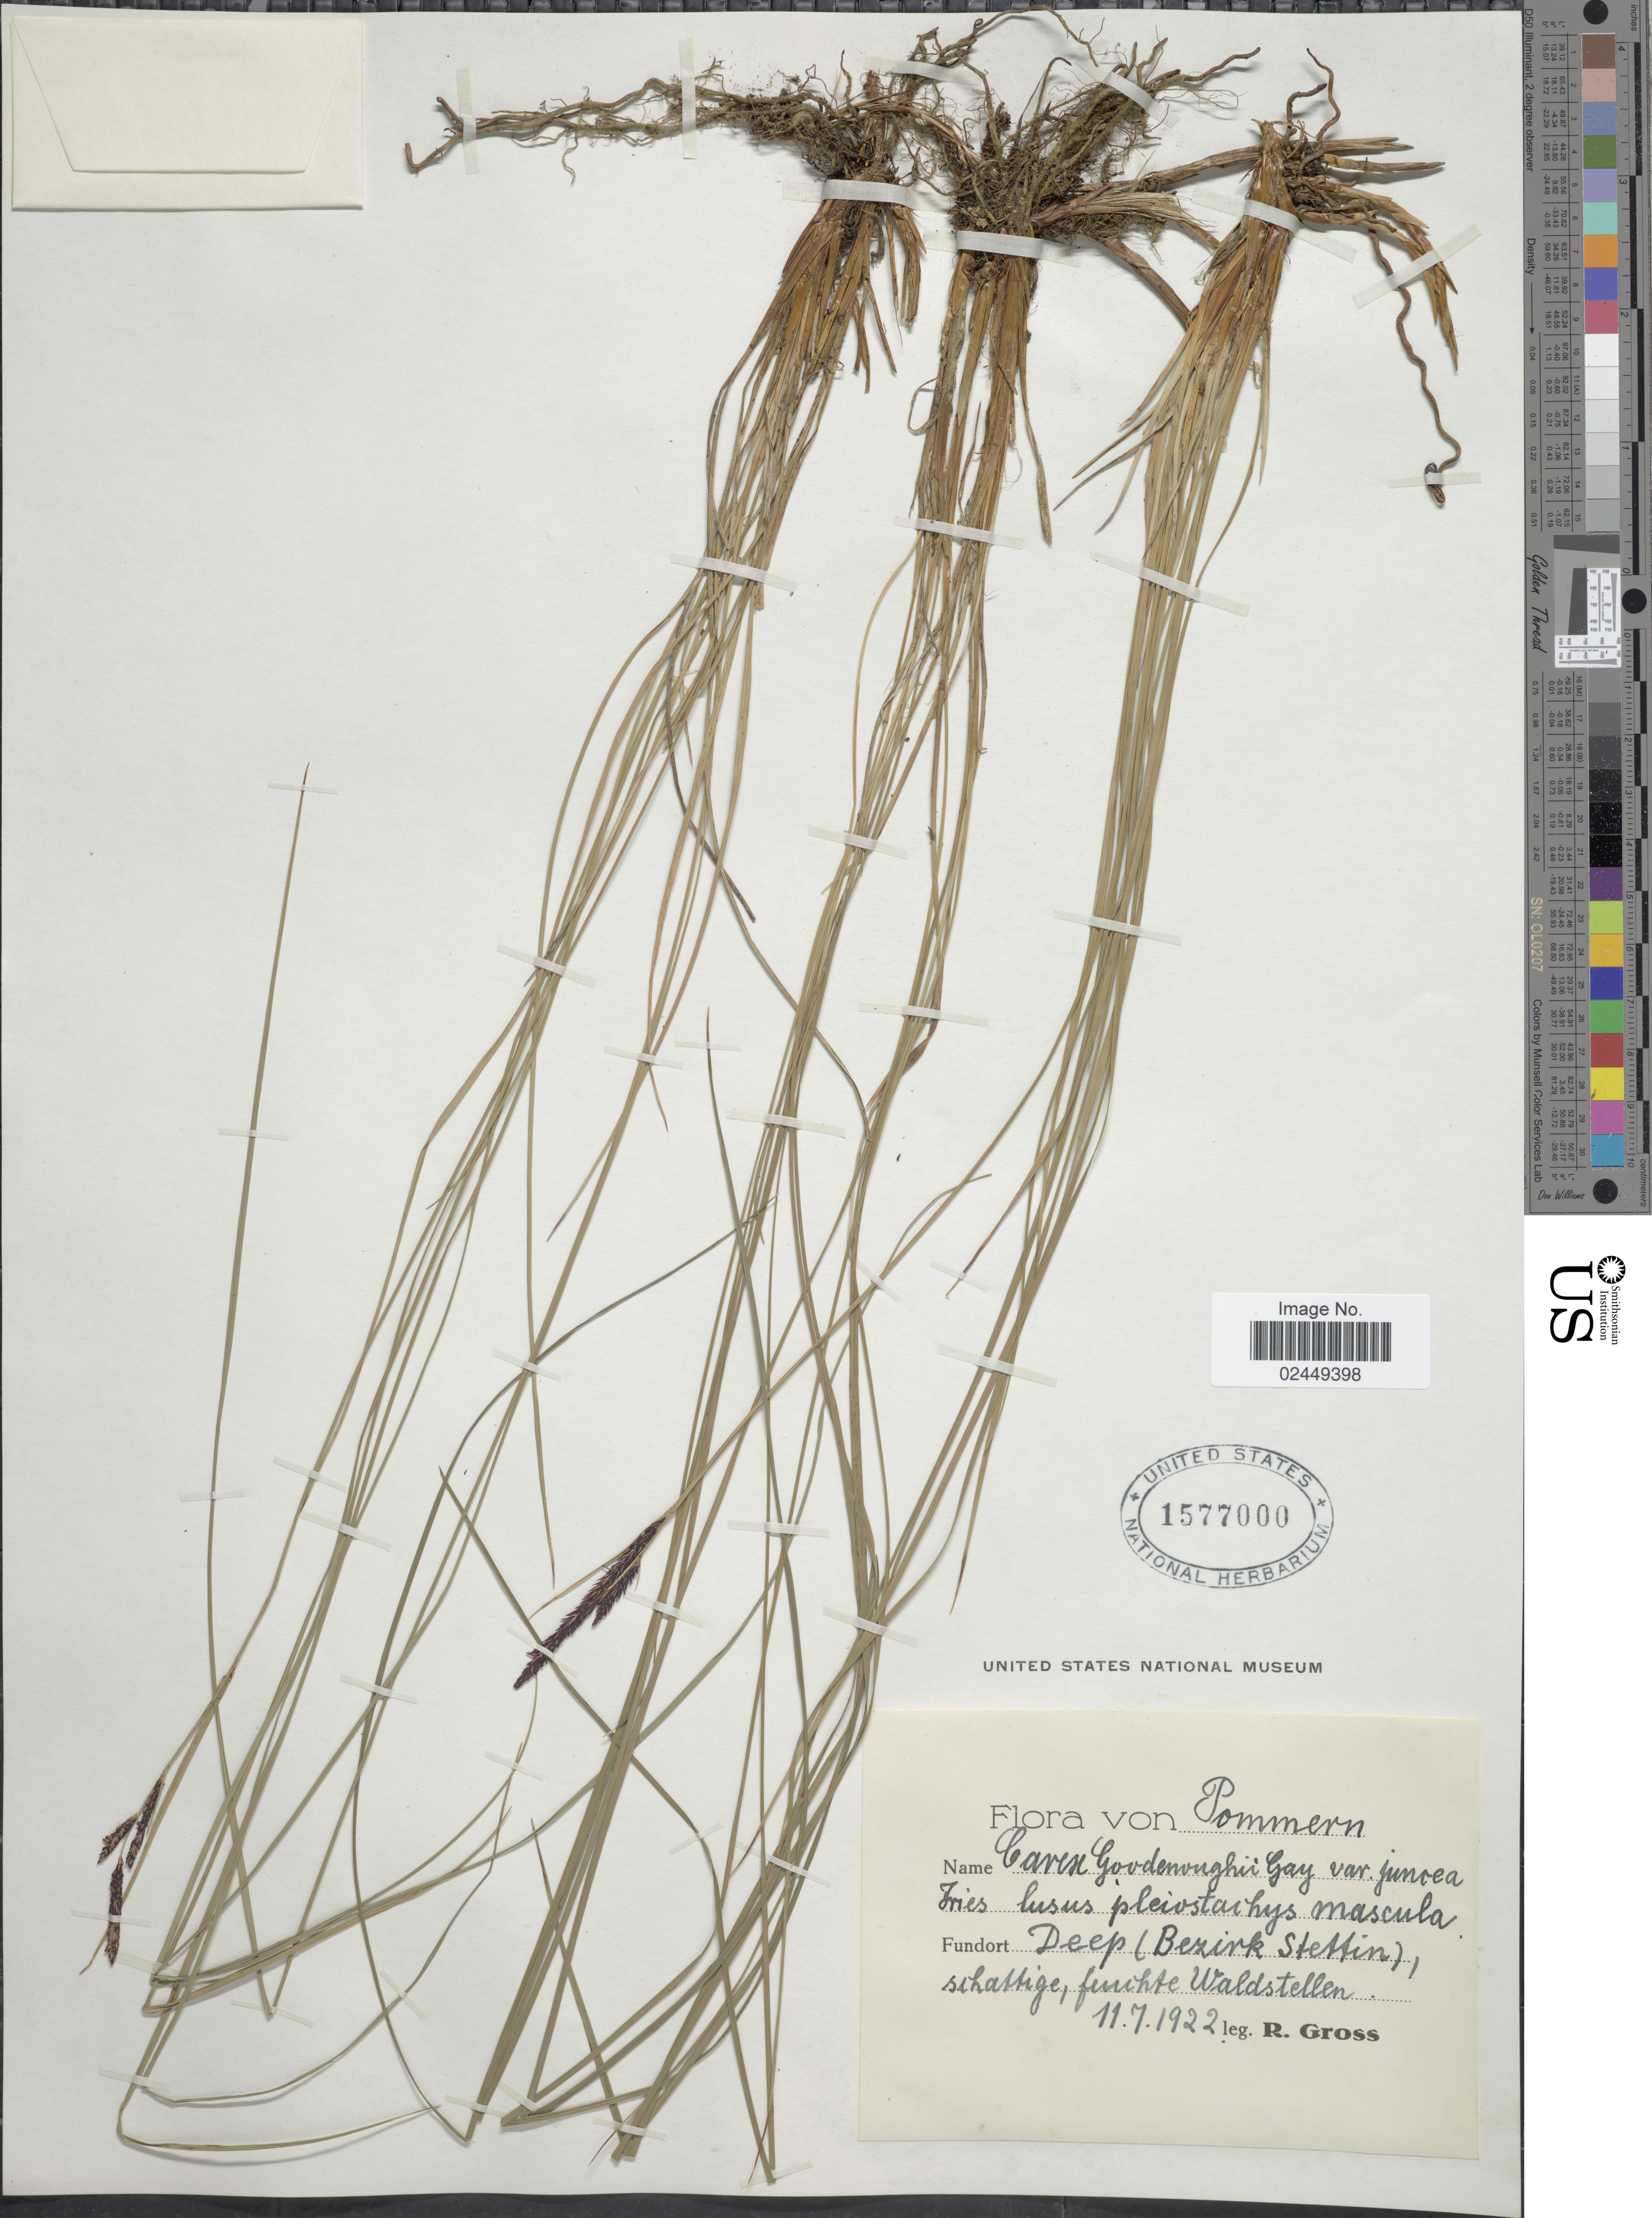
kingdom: Plantae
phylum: Tracheophyta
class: Liliopsida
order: Poales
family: Cyperaceae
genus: Carex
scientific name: Carex nigra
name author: (L.) Reichard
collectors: R. Gross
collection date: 1922-07-11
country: Germany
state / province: Bayern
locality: Pommern, Deep (Bezirk Stettin), schattige, feuihte Waldstellen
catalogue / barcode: US 15770000